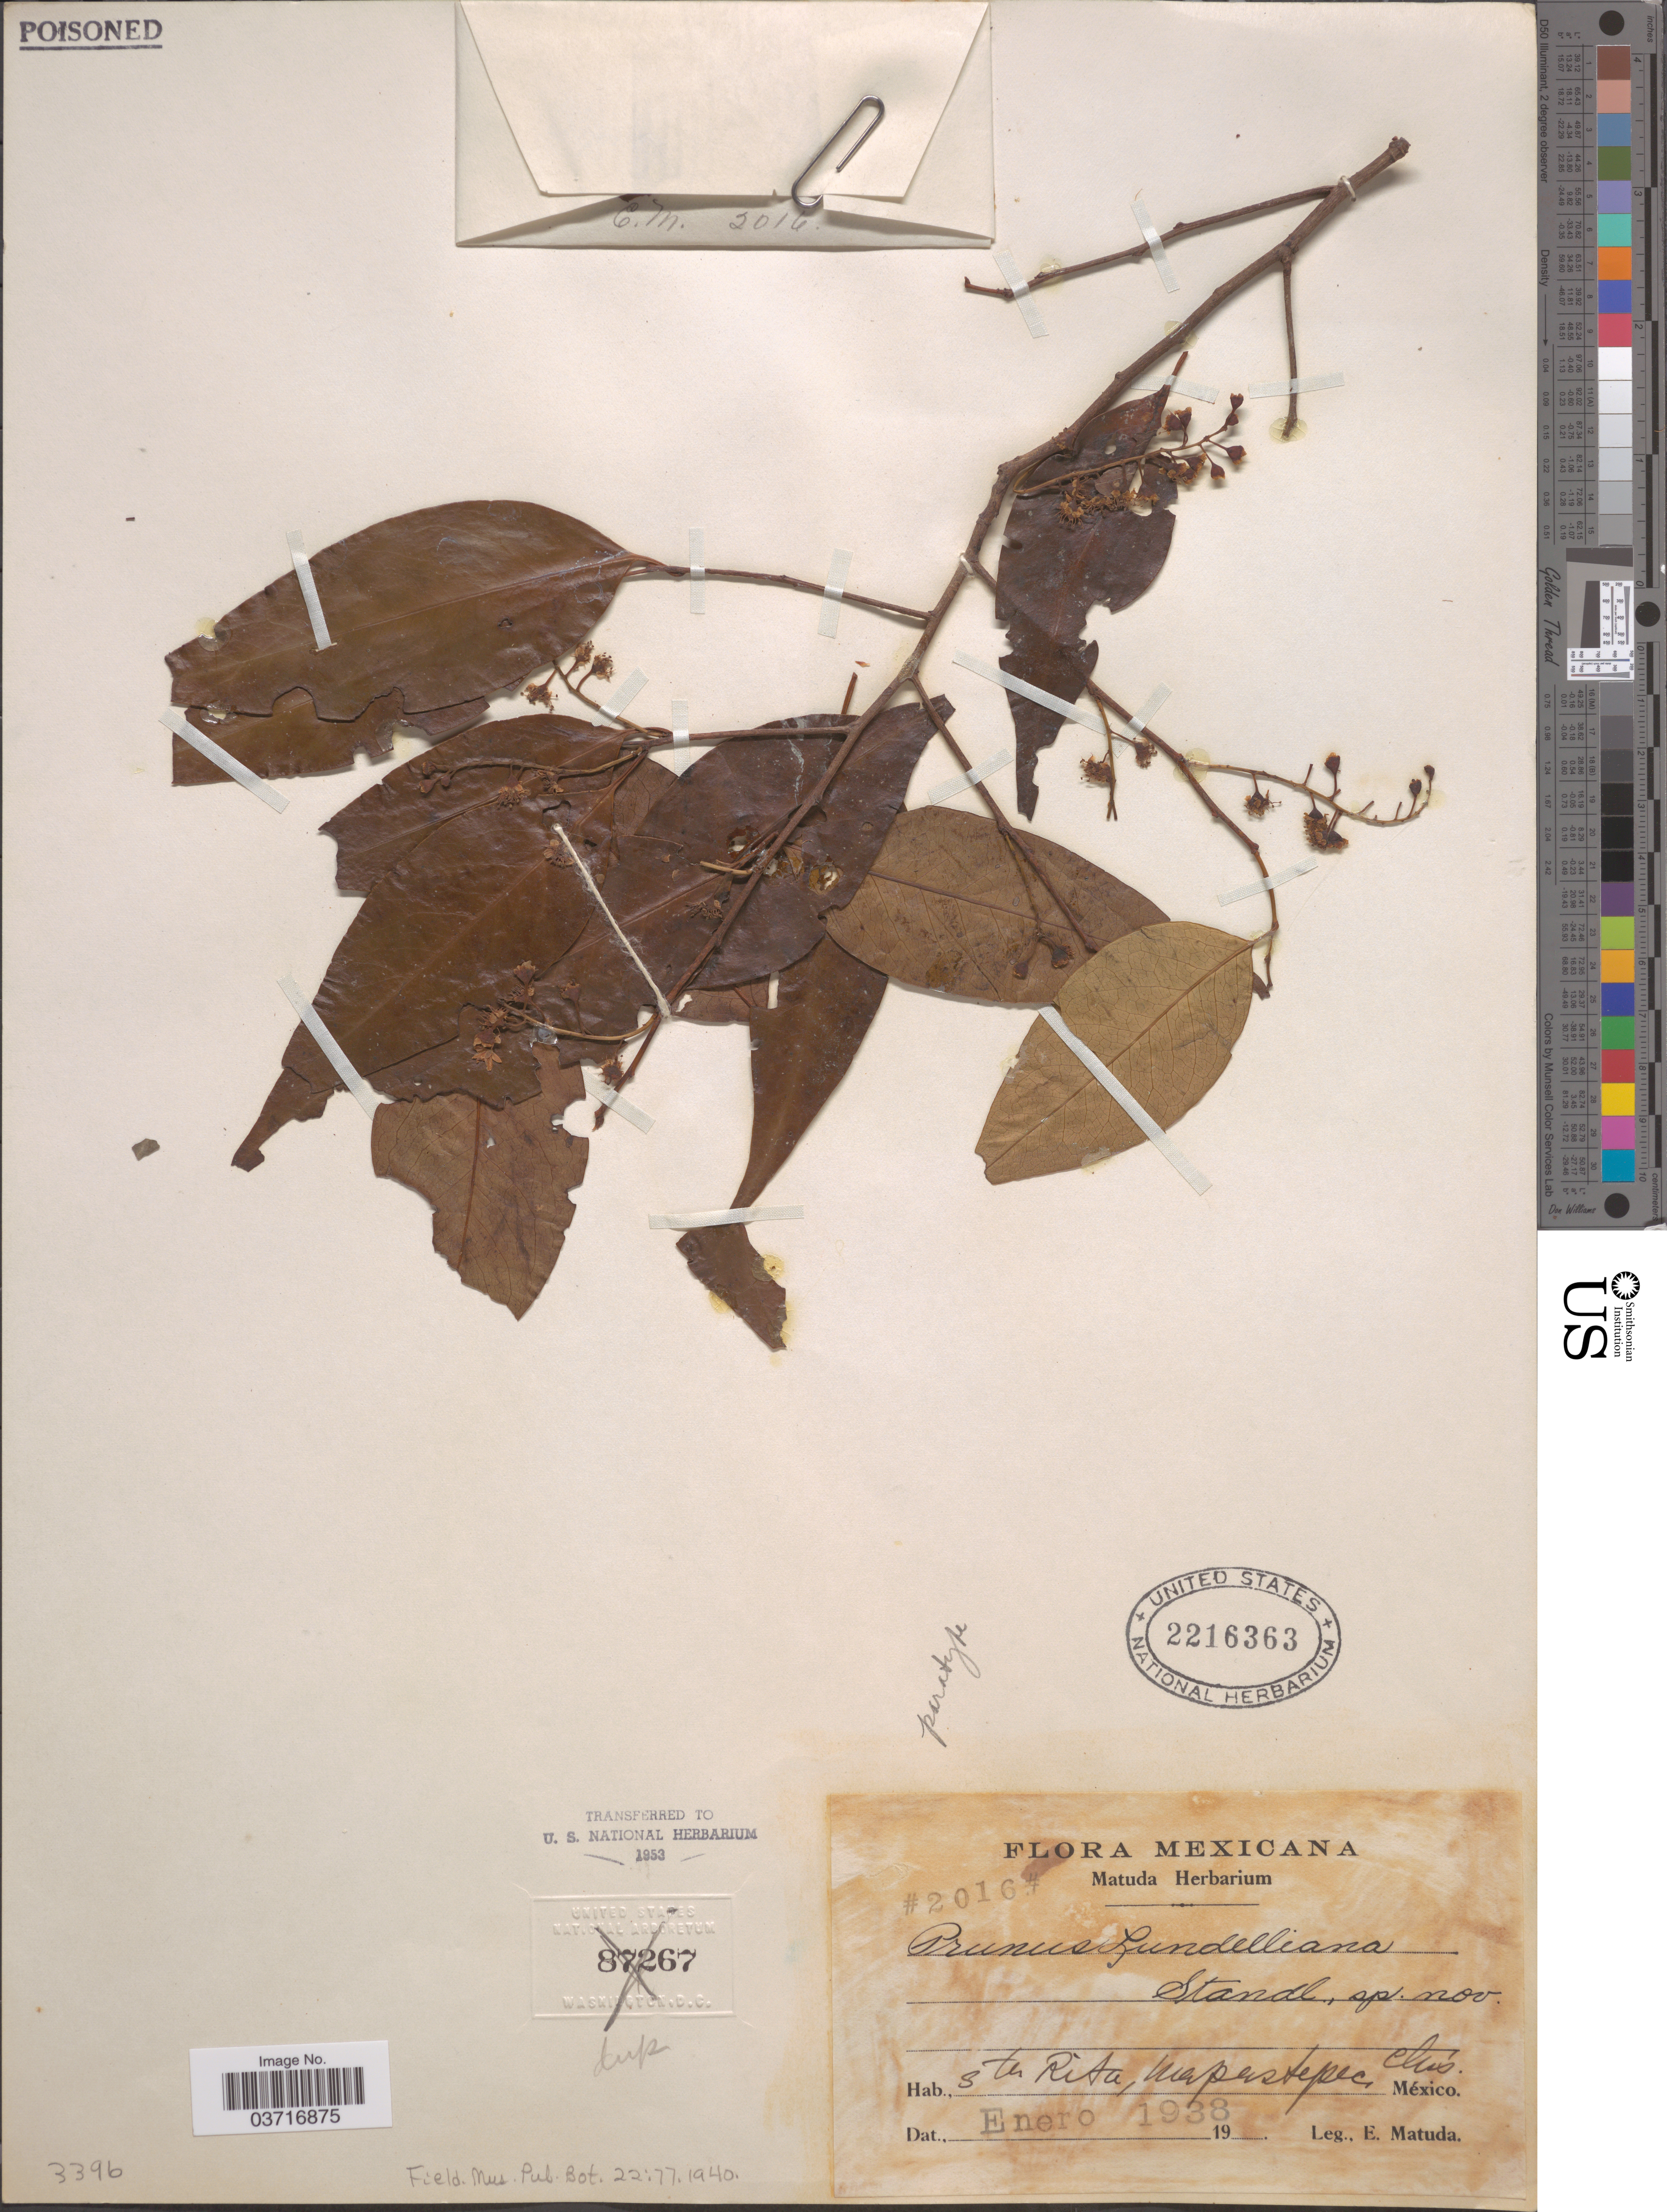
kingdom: Plantae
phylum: Tracheophyta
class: Magnoliopsida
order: Rosales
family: Rosaceae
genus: Prunus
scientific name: Prunus lundelliana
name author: Standl.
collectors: E. Matuda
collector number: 2016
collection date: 1938-01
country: Mexico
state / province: Chiapas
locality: Sta Rita, Mapastepec, Chis.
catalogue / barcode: US 2216363